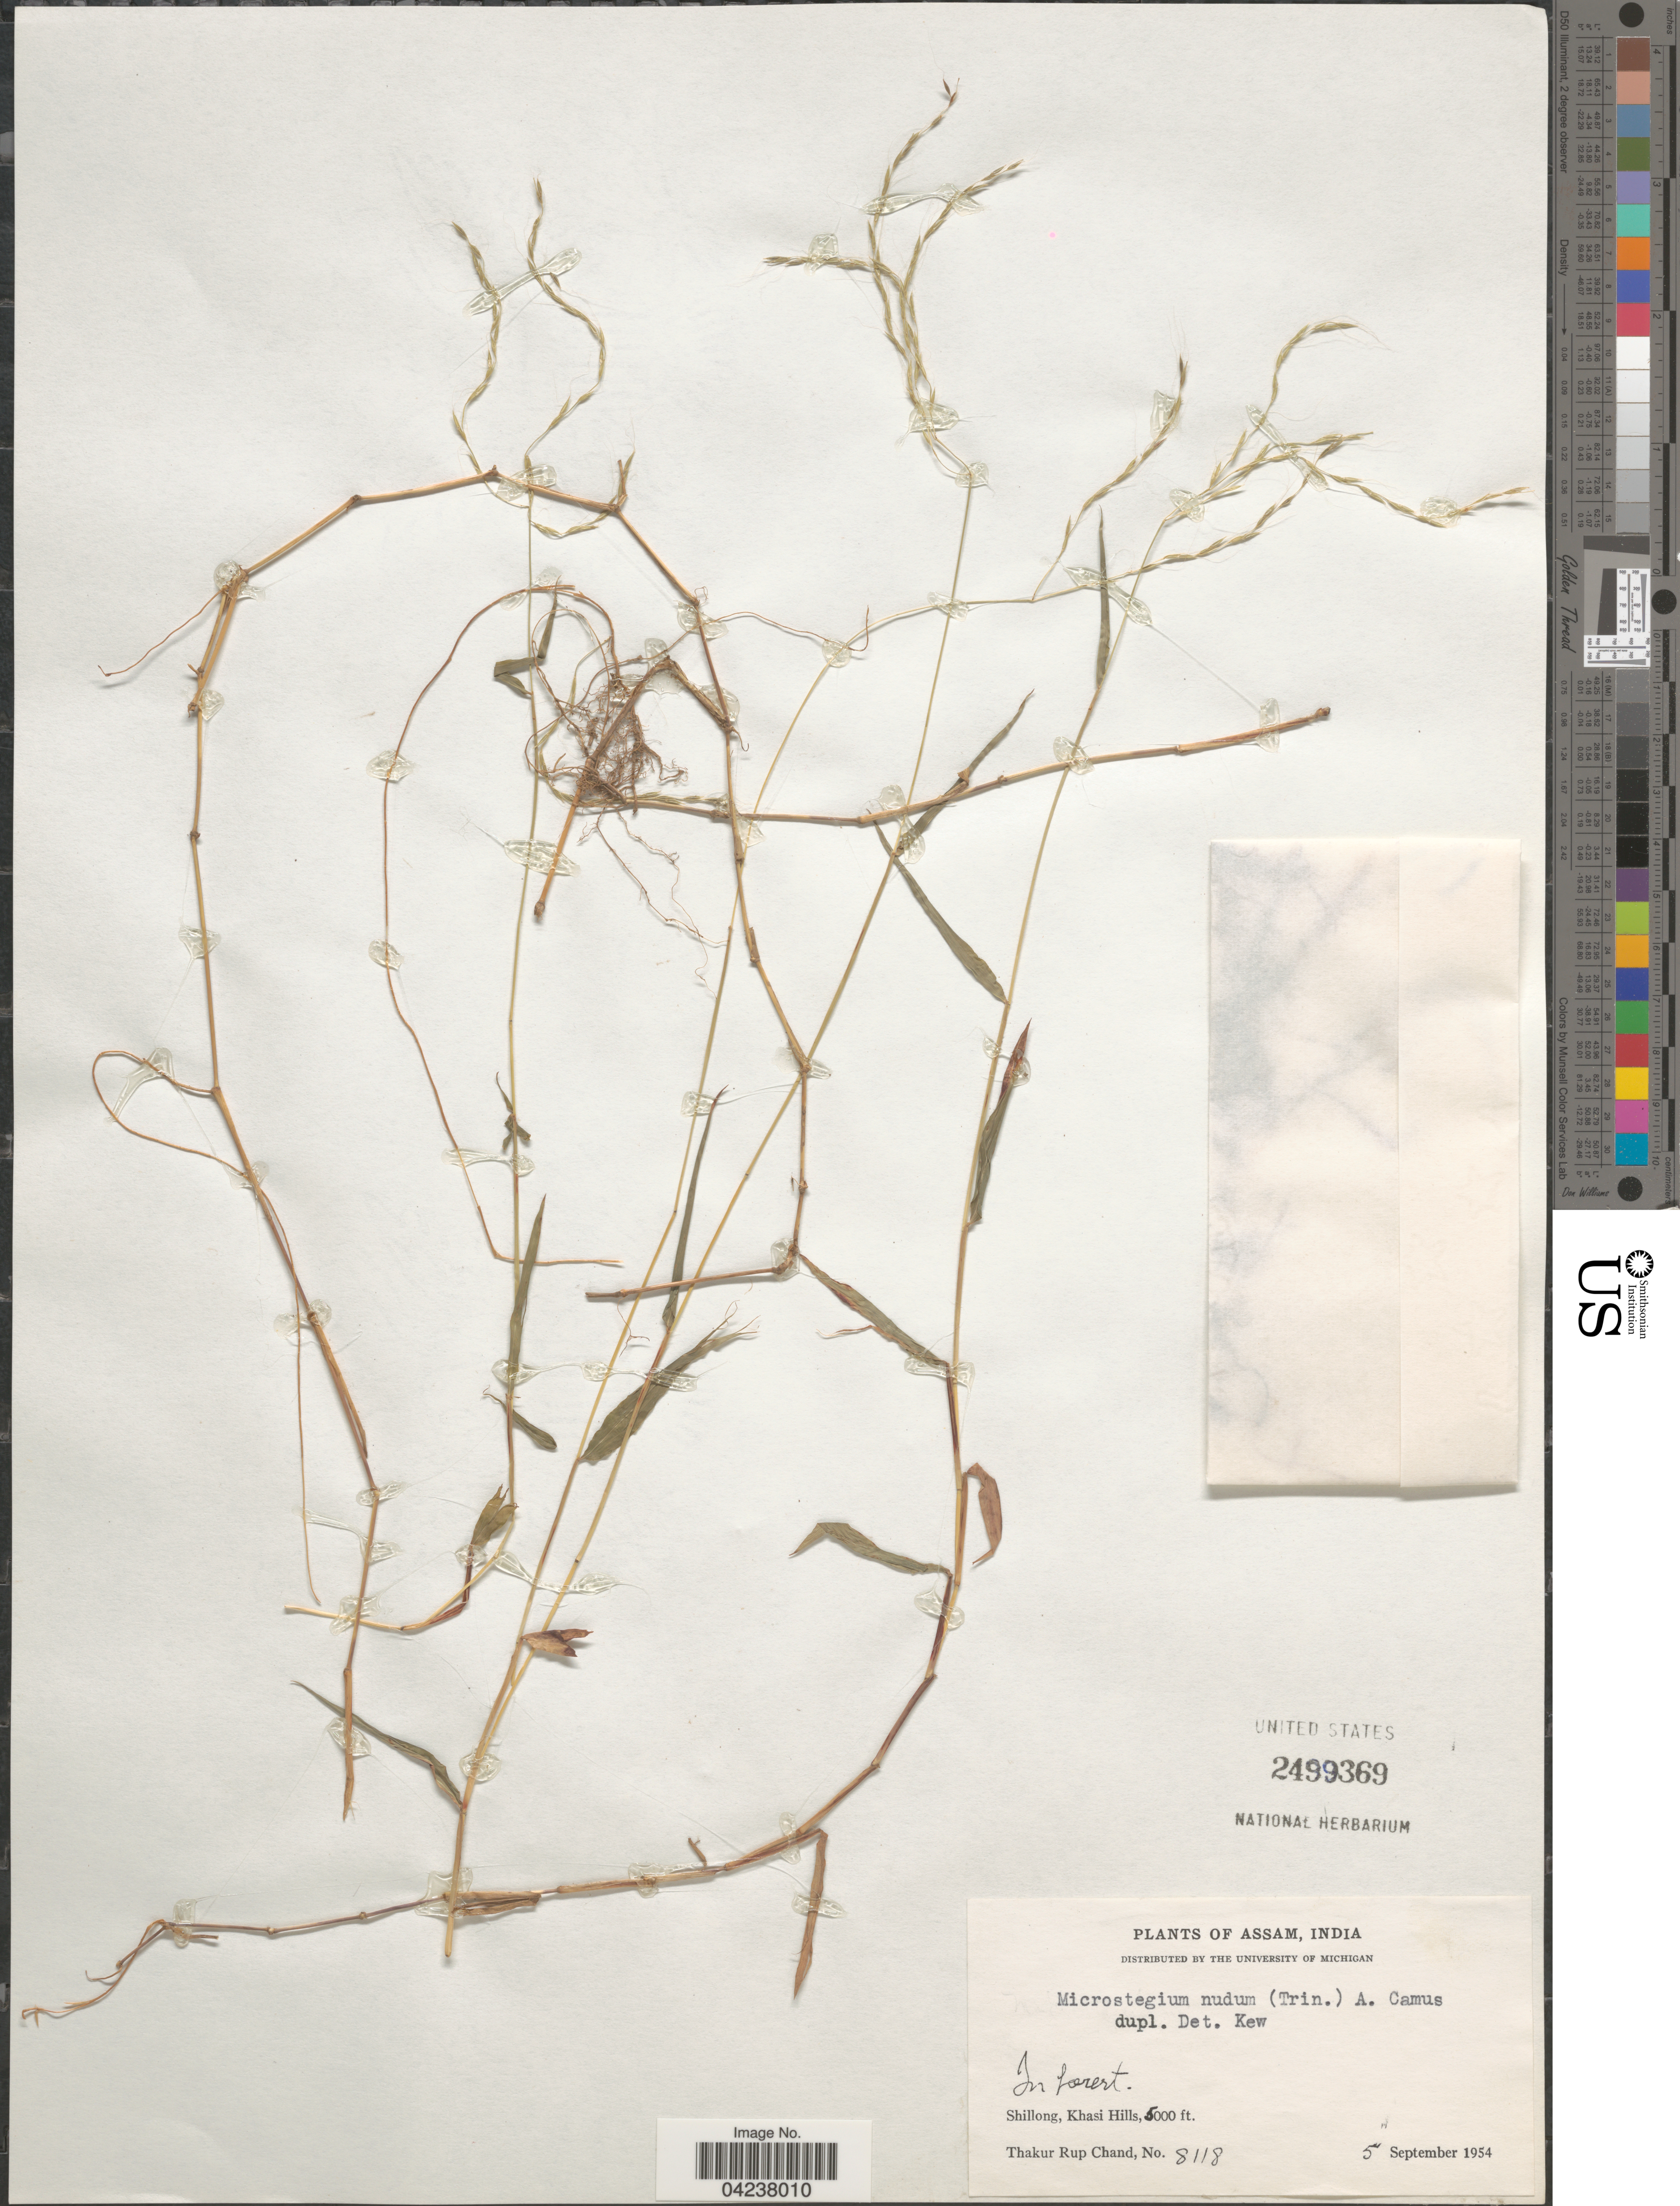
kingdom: Plantae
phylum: Tracheophyta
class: Liliopsida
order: Poales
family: Poaceae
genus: Microstegium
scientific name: Microstegium nudum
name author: (Trin.) A. Camus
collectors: T. R. Chand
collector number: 8118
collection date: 1954-09-05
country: India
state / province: Meghalaya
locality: Shillong, Khasi Hills.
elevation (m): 1524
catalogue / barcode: US 2499369